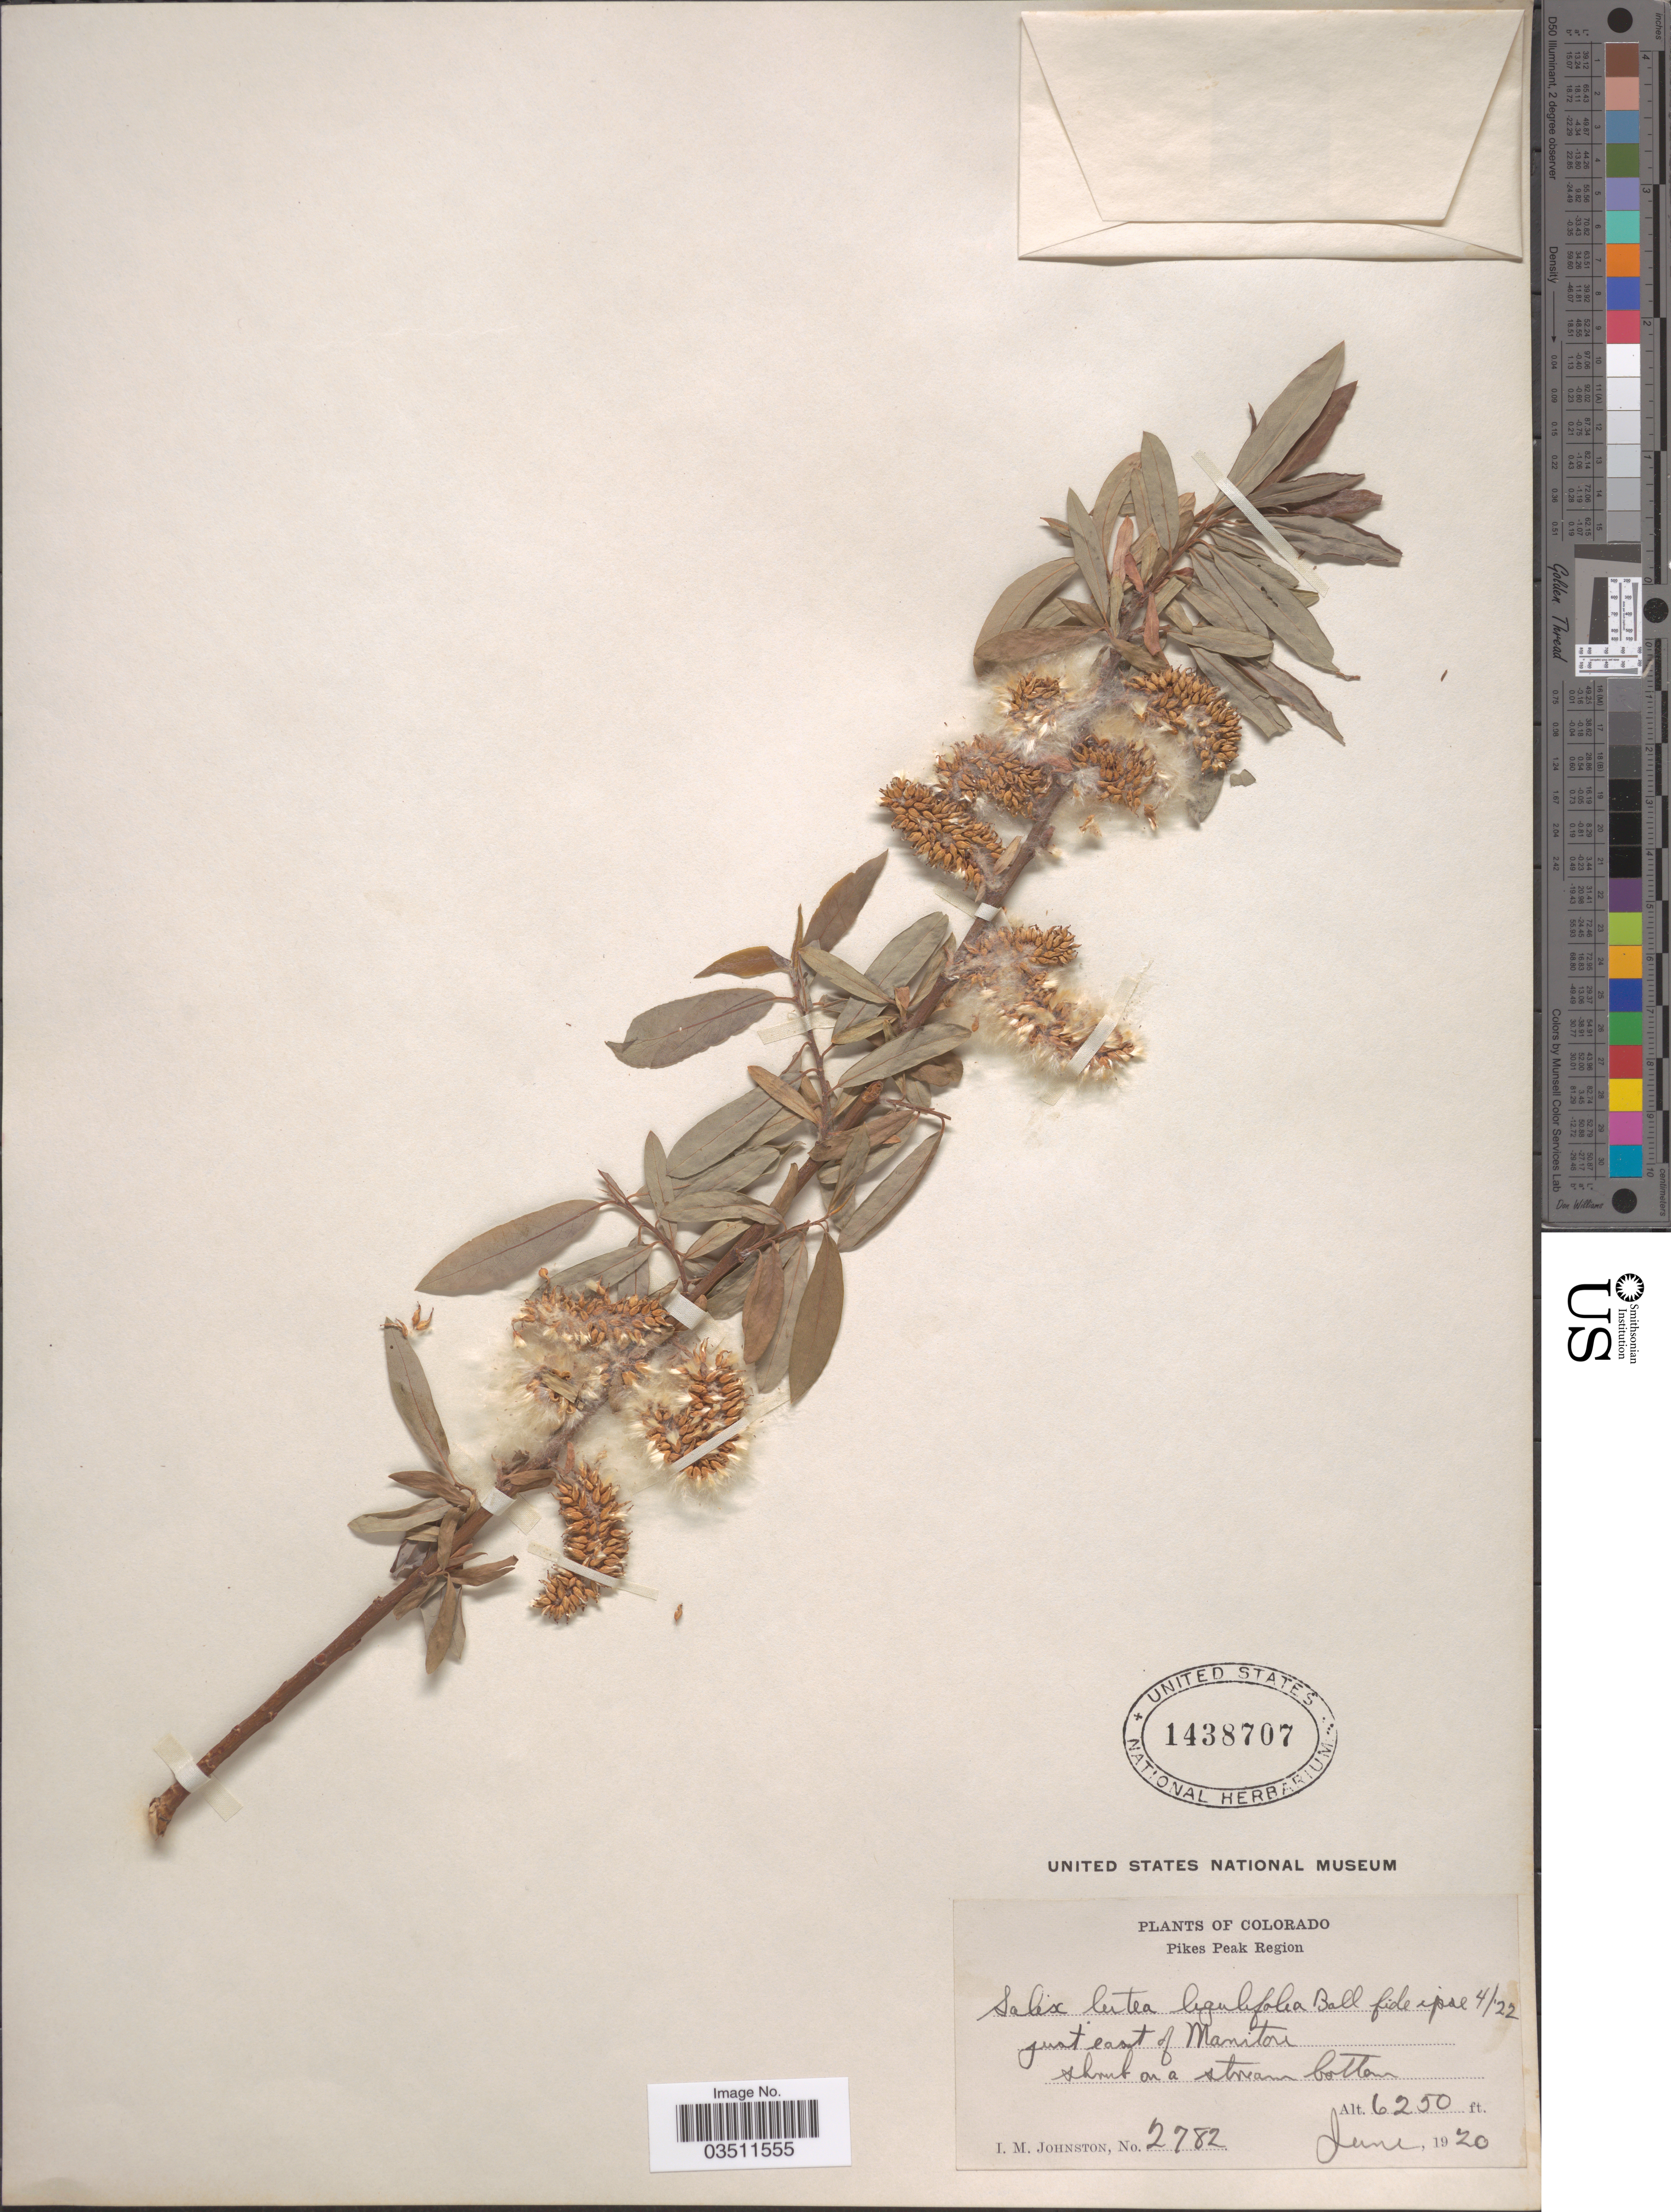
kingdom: Plantae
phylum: Tracheophyta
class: Magnoliopsida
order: Malpighiales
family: Salicaceae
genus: Salix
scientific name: Salix ligulifolia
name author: (C.R. Ball) C.R. Ball ex C.K. Schneid.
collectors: I.M. Johnston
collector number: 2782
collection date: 1920-06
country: United States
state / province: Colorado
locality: Pikes Peak Region. Just east of Manitou, shrub on a stream bottom.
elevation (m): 1905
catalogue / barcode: US 1438707